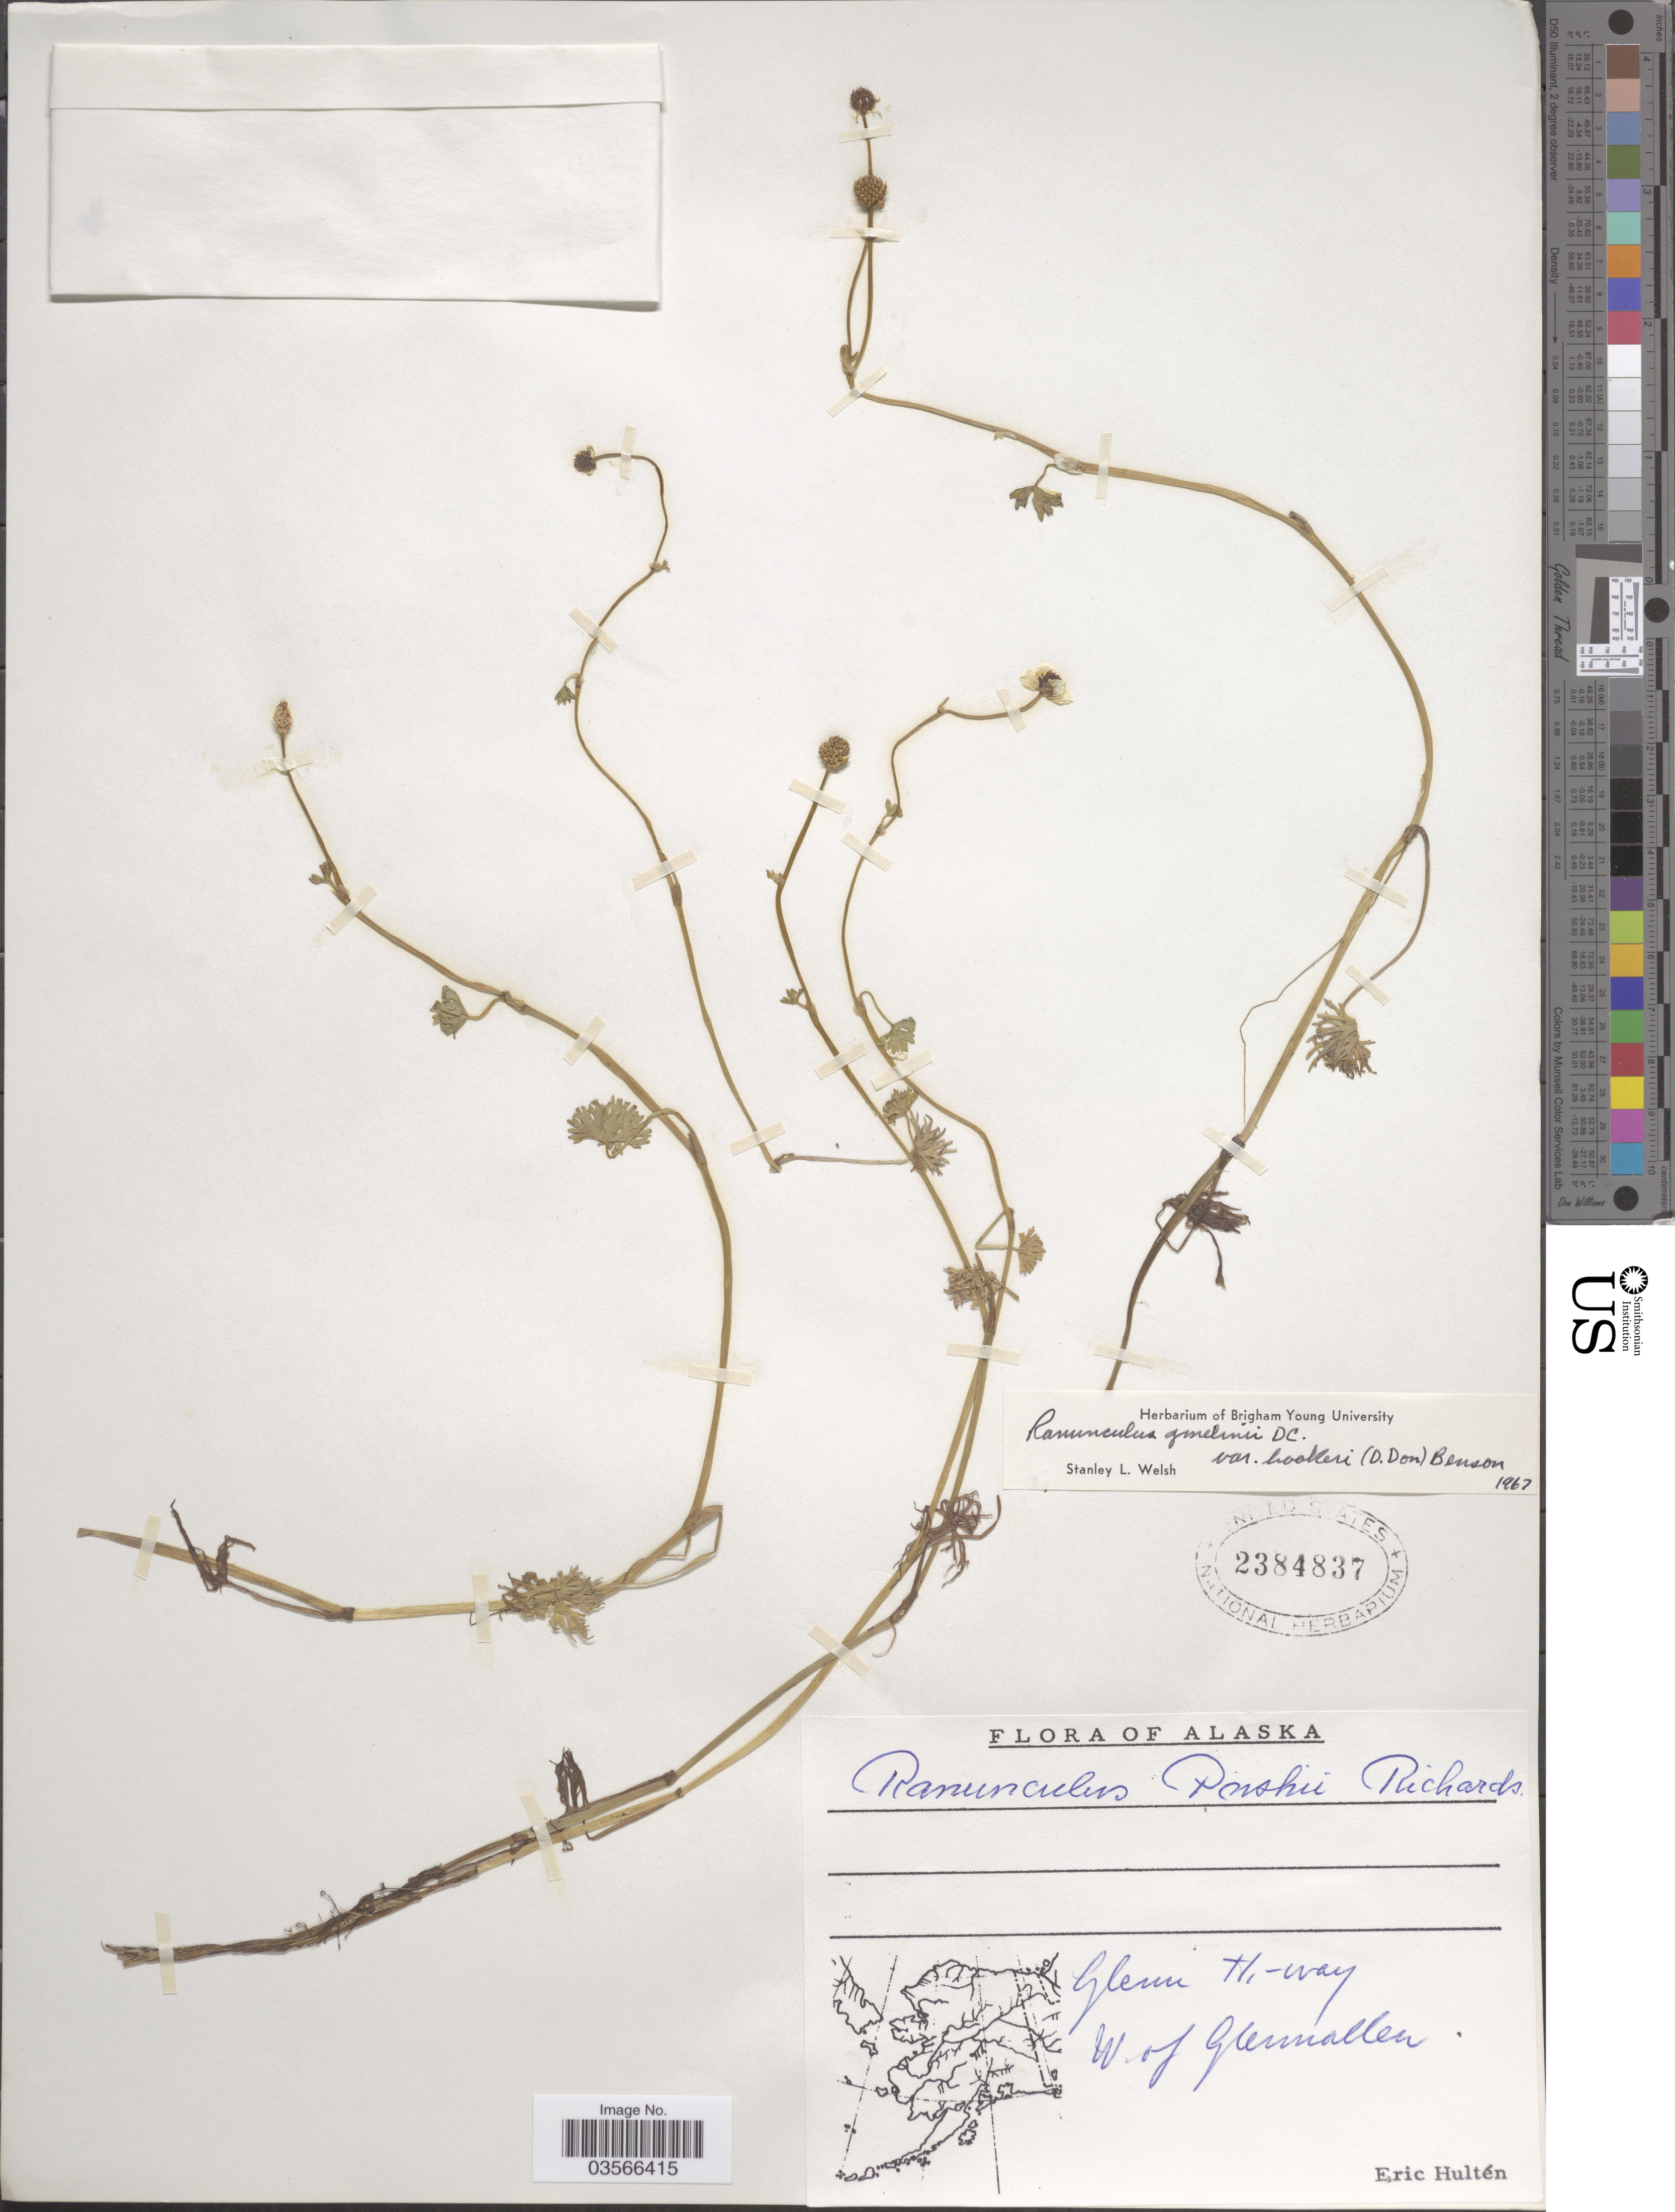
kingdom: Plantae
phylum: Tracheophyta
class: Magnoliopsida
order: Ranunculales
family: Ranunculaceae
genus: Ranunculus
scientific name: Ranunculus gmelinii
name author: DC.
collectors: E. G. Hultén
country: United States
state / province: Alaska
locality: Glenn H.-way. W. of Glennallen.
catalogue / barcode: US 2384837